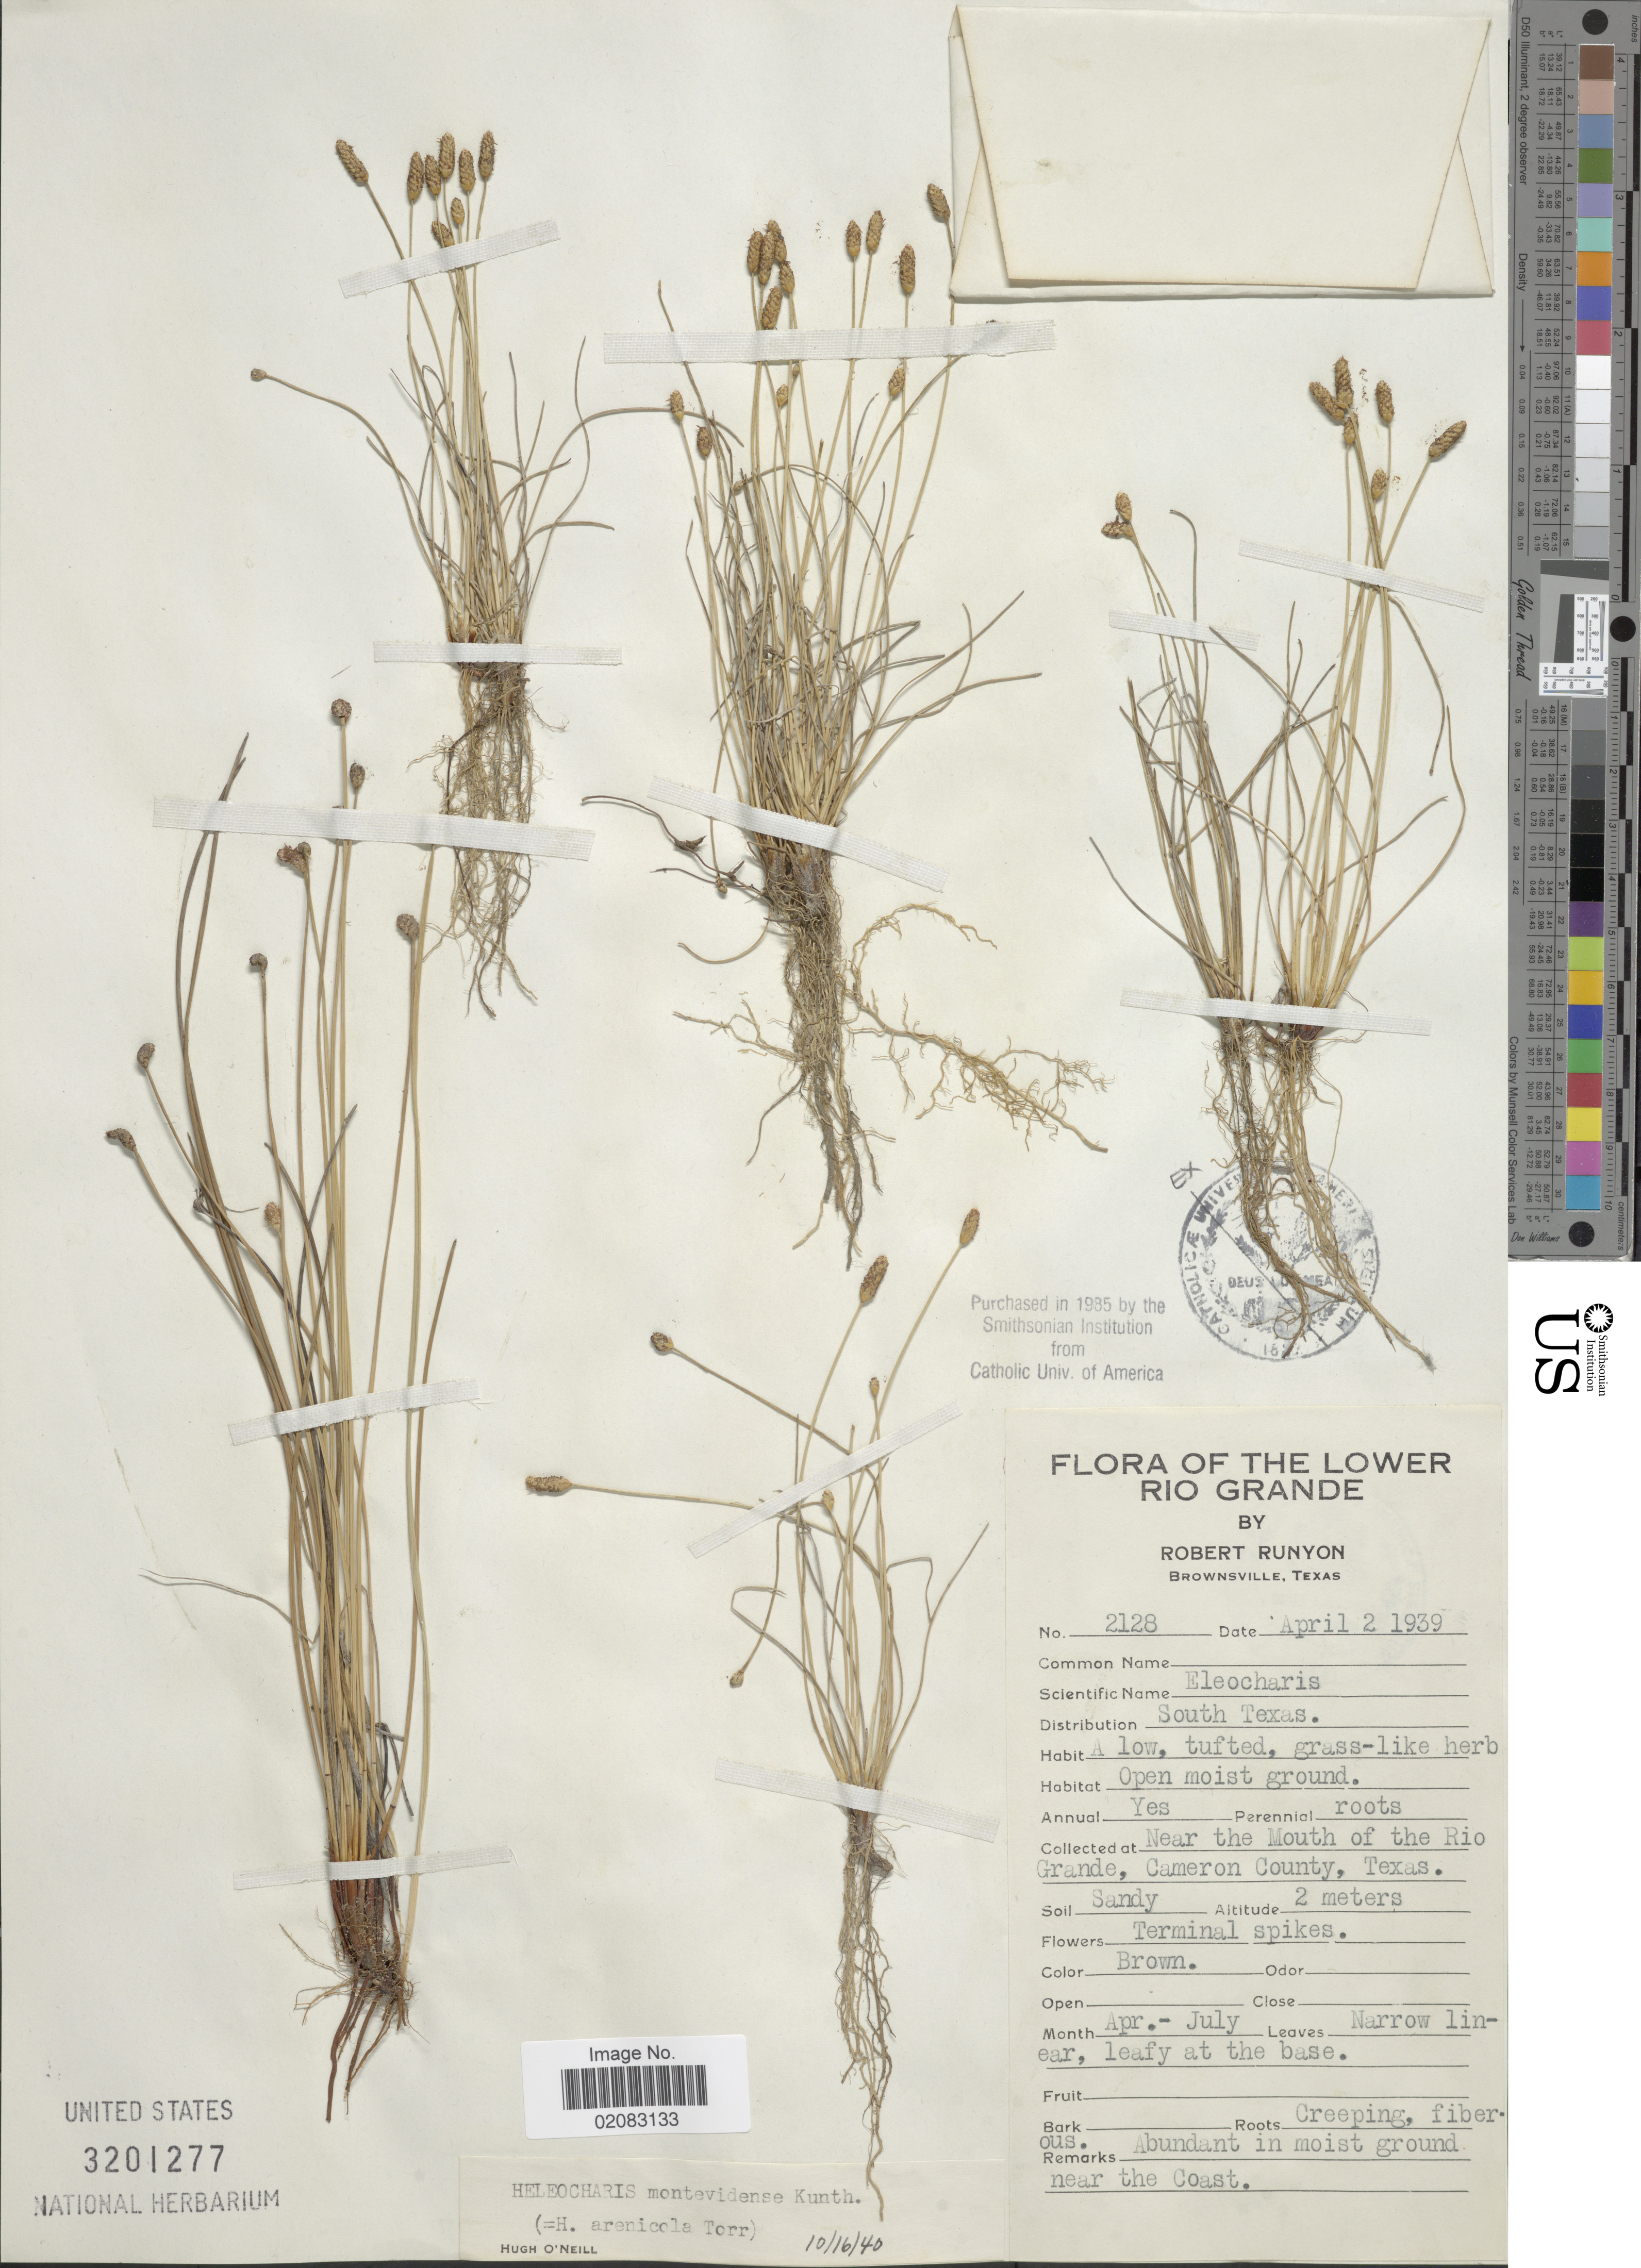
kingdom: Plantae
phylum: Tracheophyta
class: Liliopsida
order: Poales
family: Cyperaceae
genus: Eleocharis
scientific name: Eleocharis montevidensis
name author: Kunth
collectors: R. Runyon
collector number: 2128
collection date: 1939-04-02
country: United States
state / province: Texas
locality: The Lower Rio Grande, South Texas, Near the Mouth of the Rio Grande, Cameron County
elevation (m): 2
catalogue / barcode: US 3201277